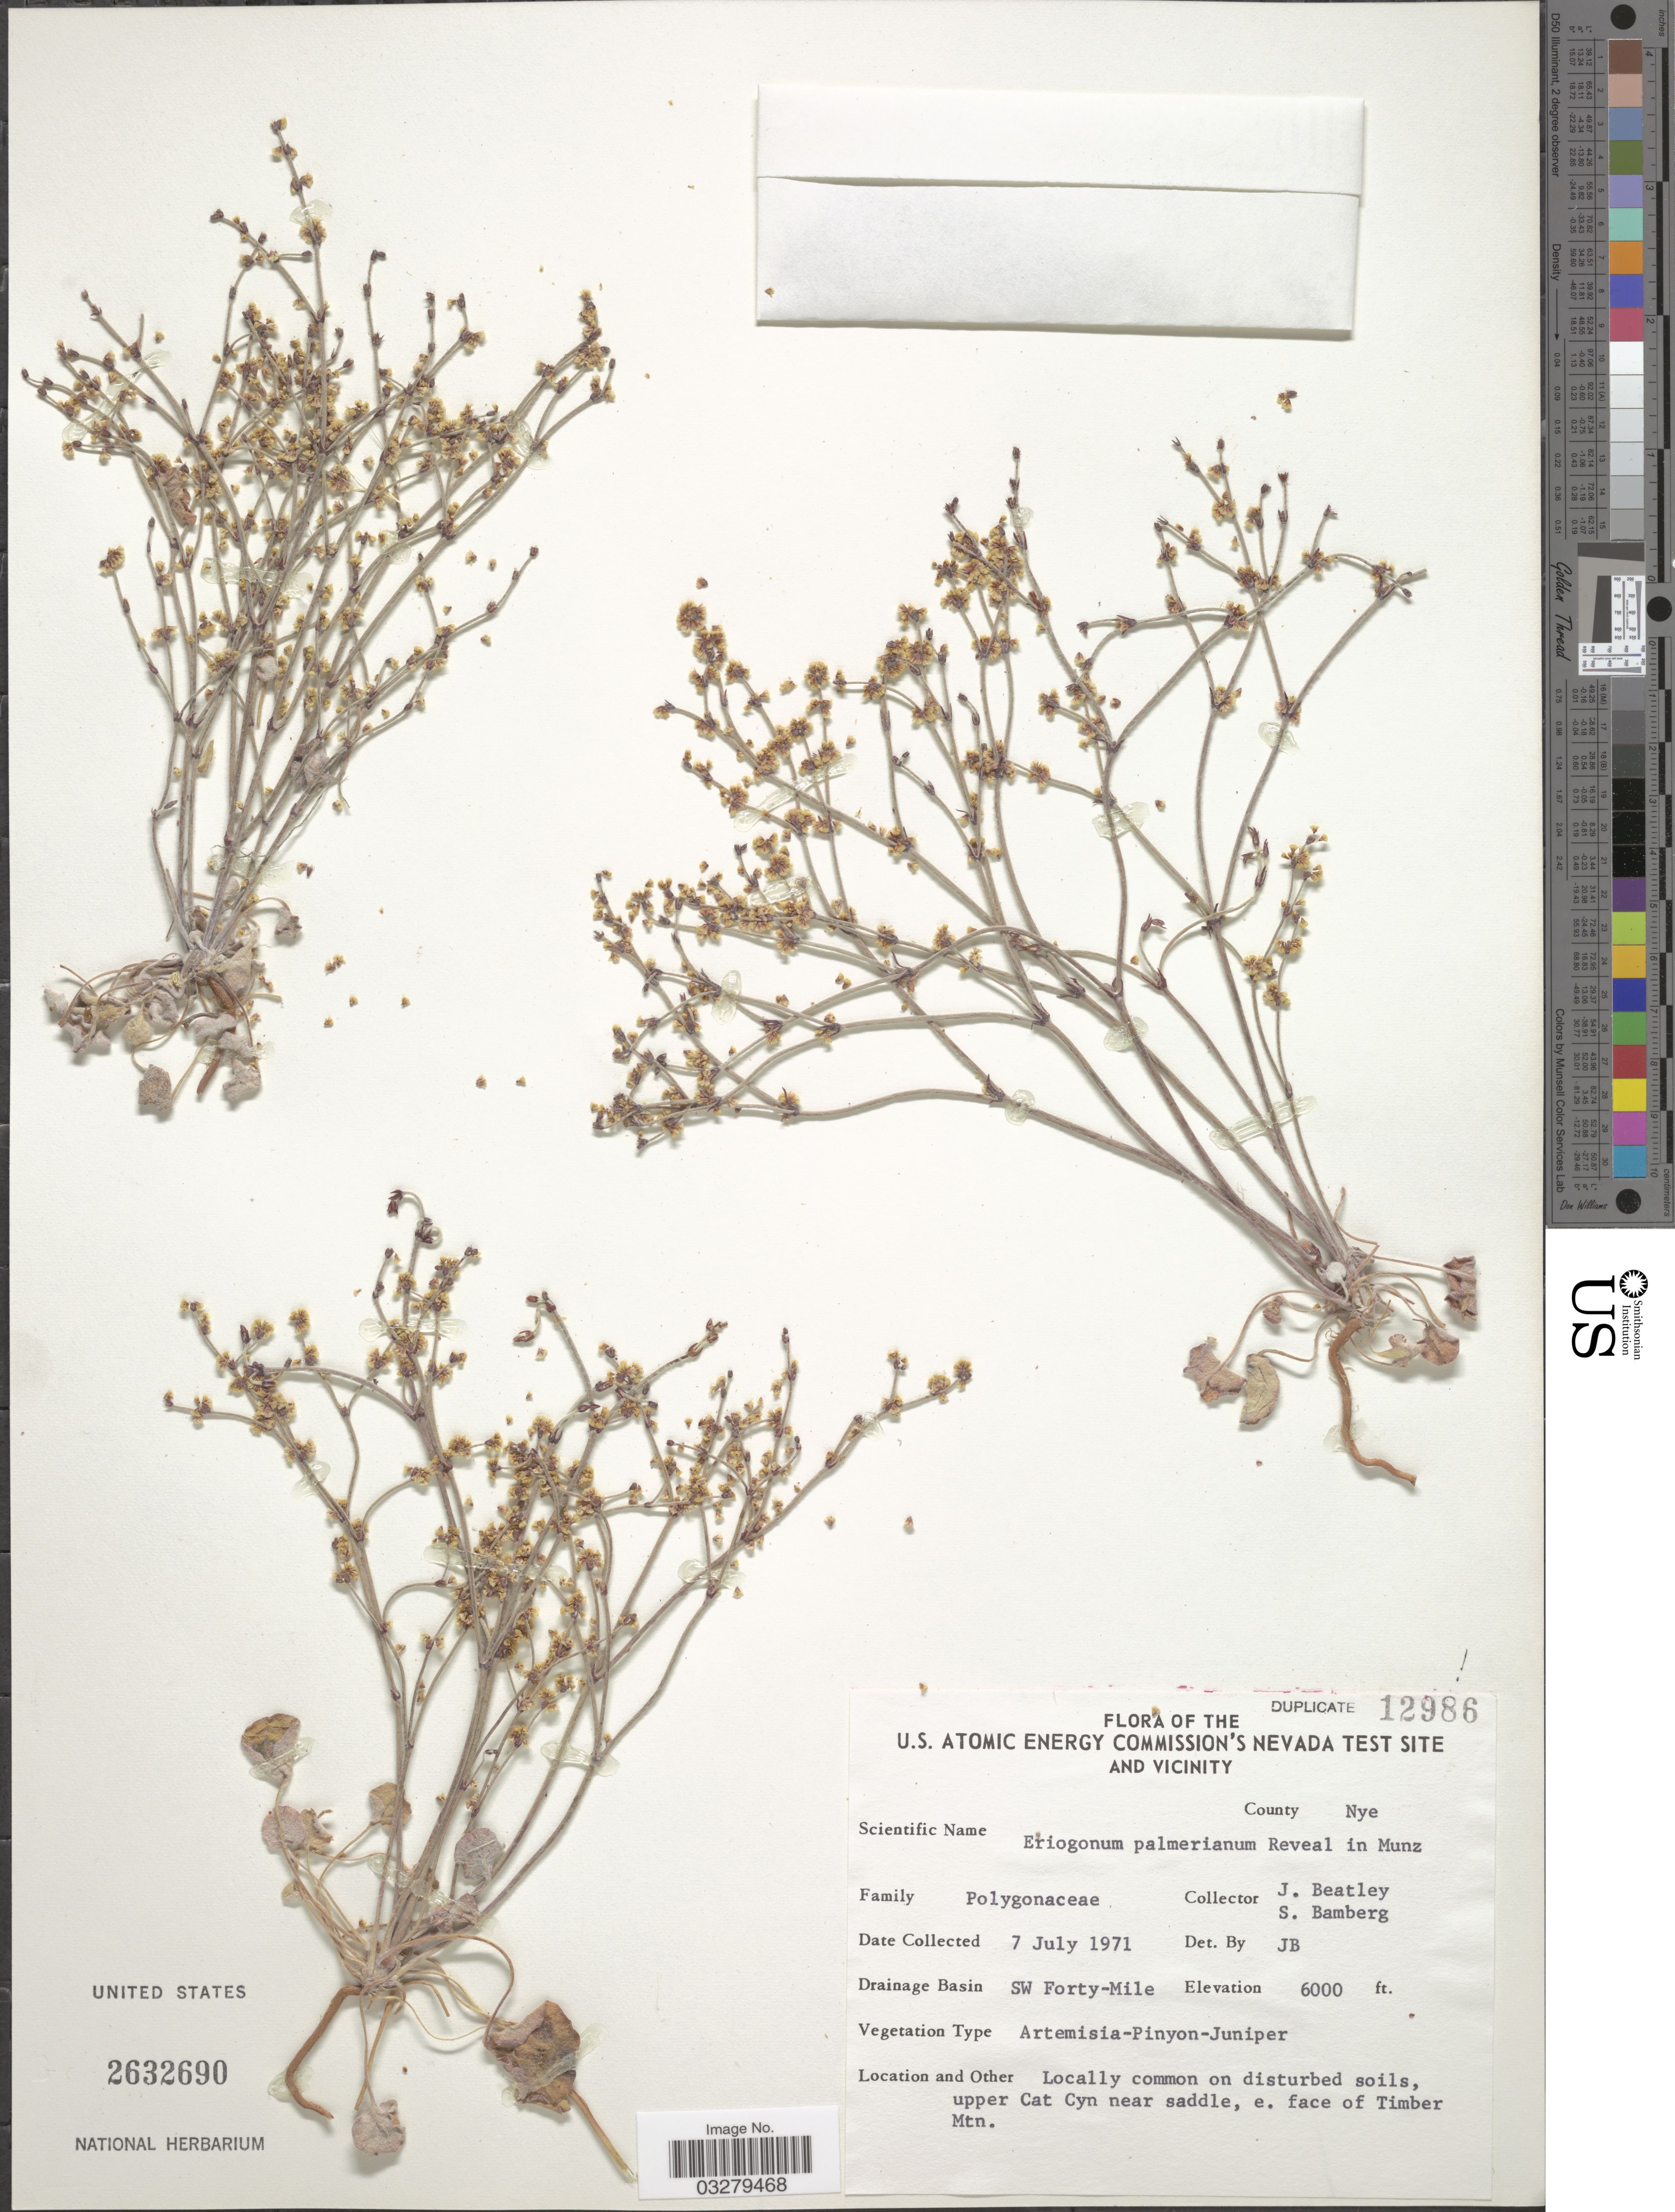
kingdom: Plantae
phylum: Tracheophyta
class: Magnoliopsida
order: Caryophyllales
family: Polygonaceae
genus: Eriogonum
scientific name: Eriogonum palmerianum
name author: Reveal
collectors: J. C. Beatley & S. Bamberg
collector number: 12986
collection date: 1971-07-07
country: United States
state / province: Nevada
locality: U.S. Atomic Energy Commission's Nevada Test Site and vicinity, County Nye, Drainage Basin SW Forty-Mile, upper Cat Cyn near saddle, e. face of Timber Mtn.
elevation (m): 1829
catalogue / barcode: US 2632690